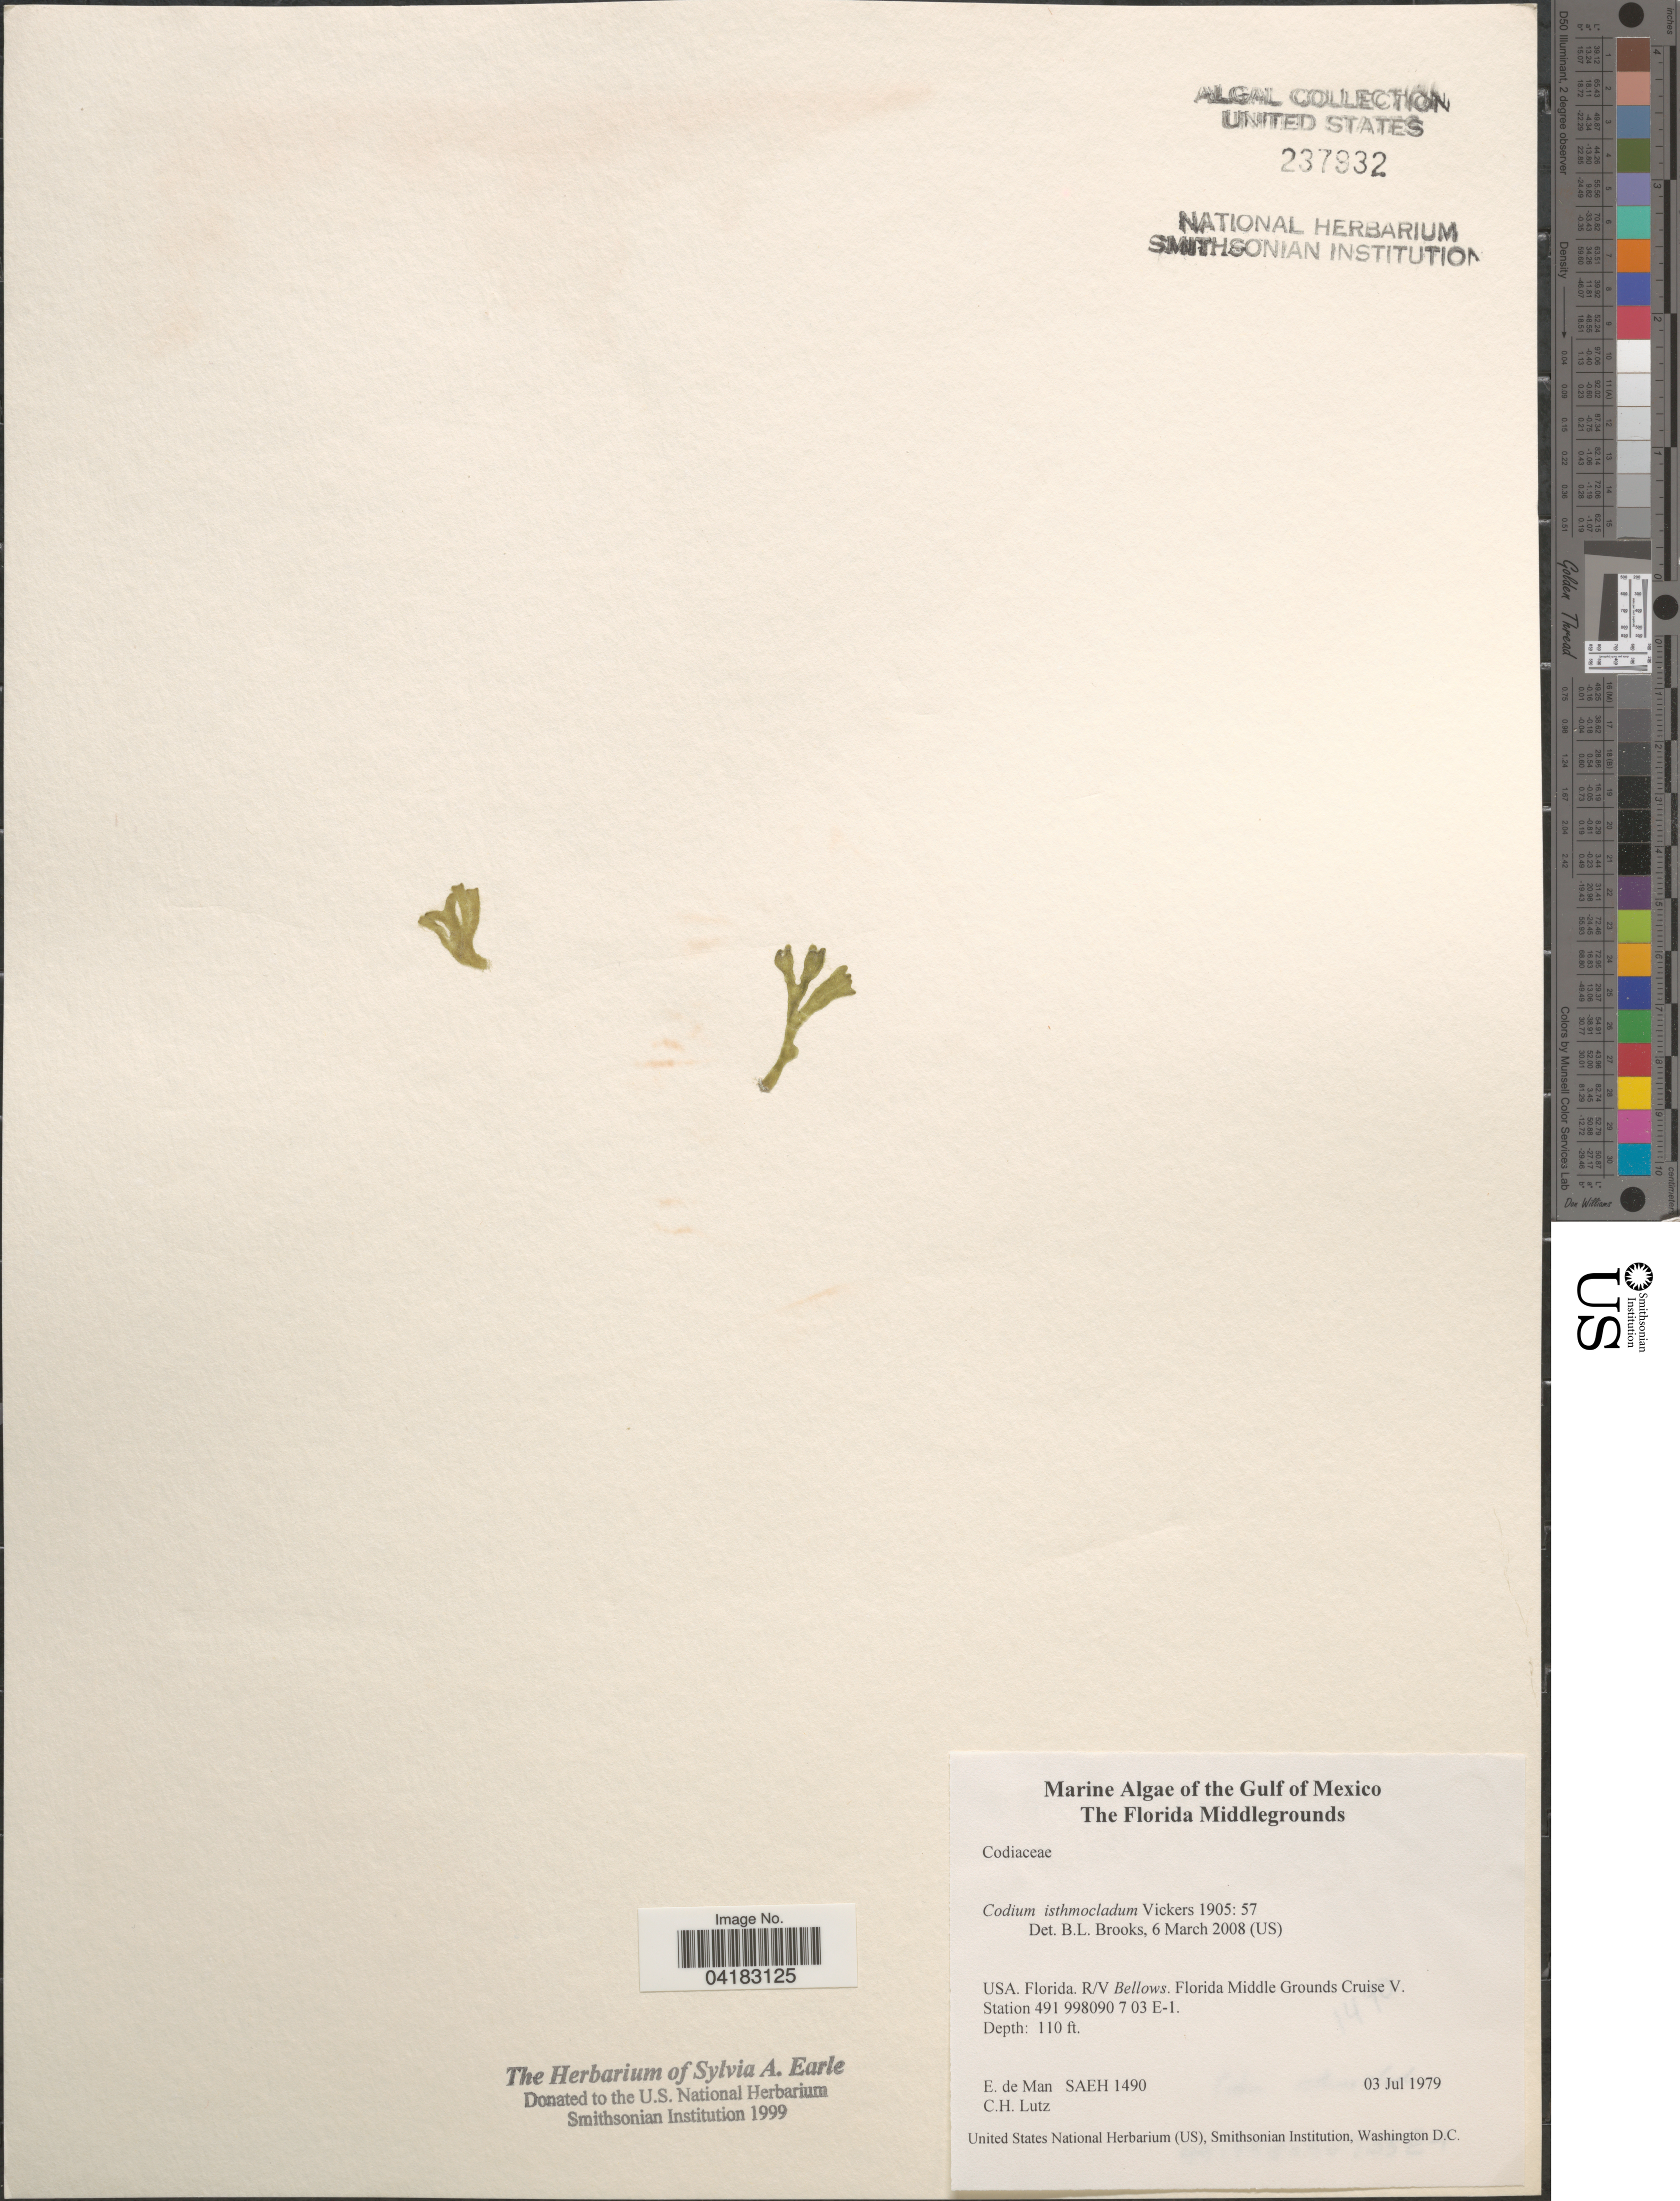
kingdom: Plantae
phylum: Chlorophyta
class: Ulvophyceae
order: Bryopsidales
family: Codiaceae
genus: Codium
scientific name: Codium isthmocladum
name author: Vickers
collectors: E. de Man & C. Lutz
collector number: SAEH1490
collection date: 1979-07-03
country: United States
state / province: Florida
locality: Gulf of Mexico. R/V Bellows. Florida Middle Grounds Cruise V. Station 491 998090 7 03 E-1.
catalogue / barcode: US 237932